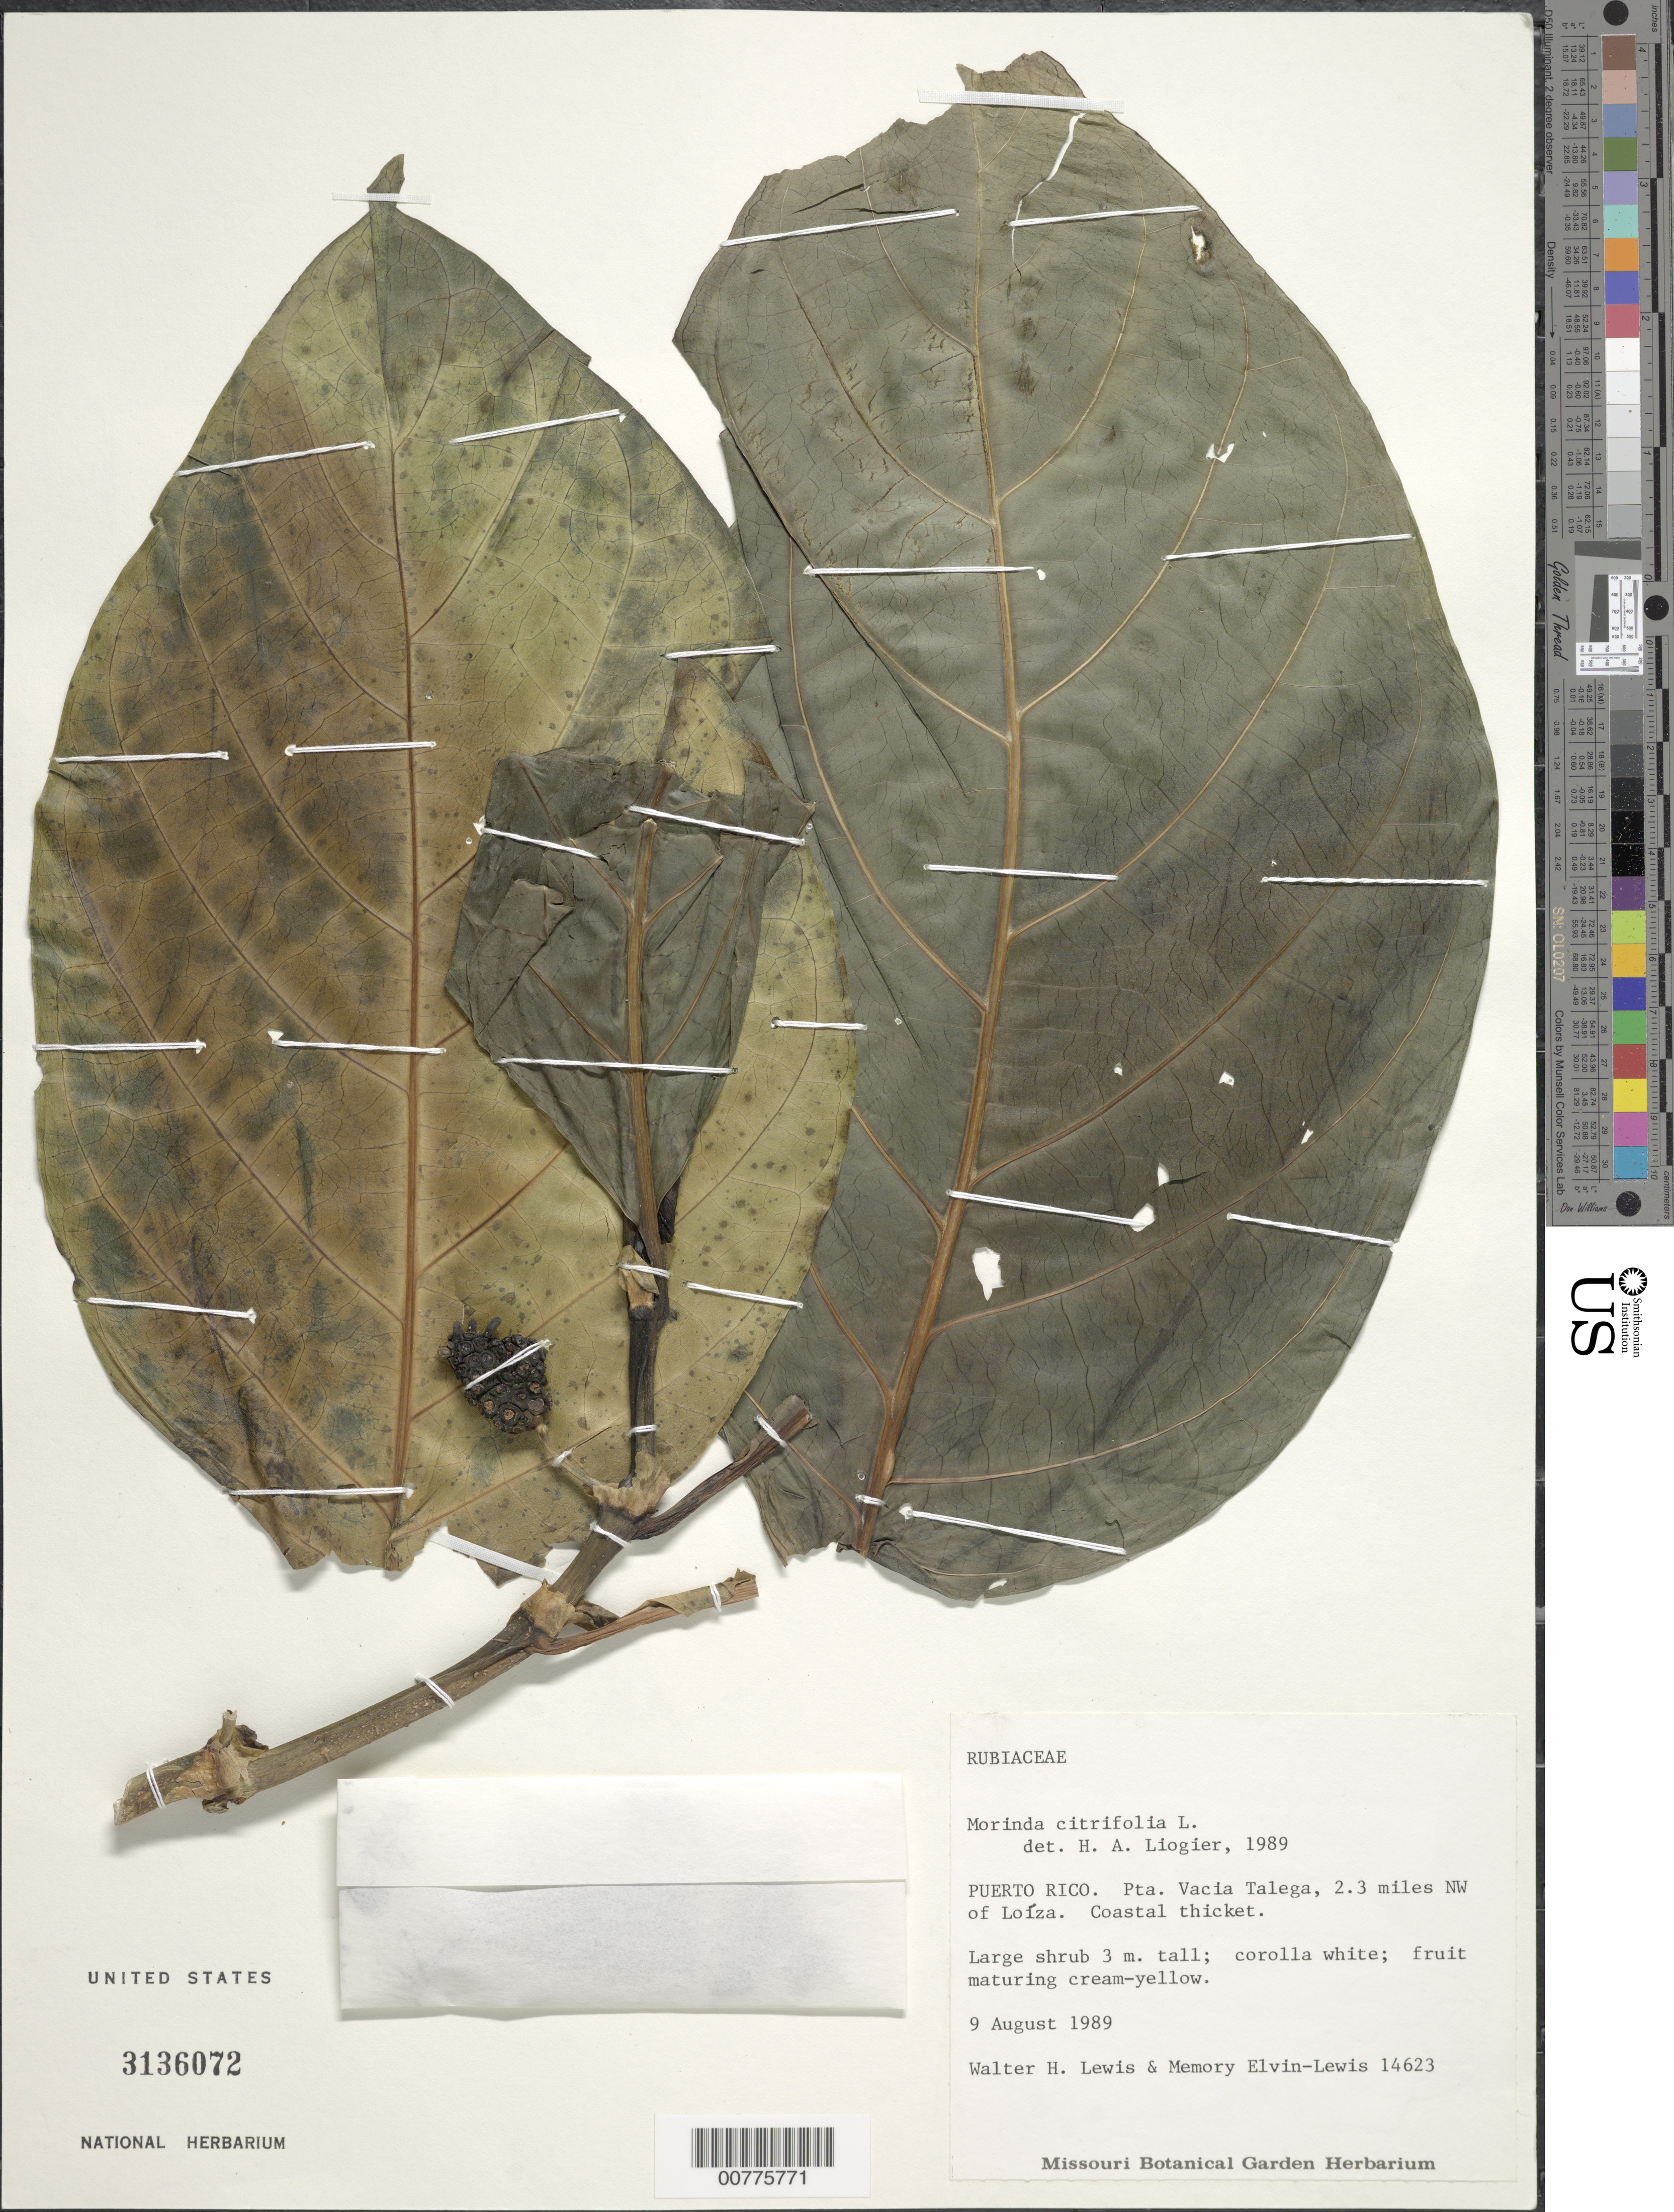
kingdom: Plantae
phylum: Tracheophyta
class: Magnoliopsida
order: Gentianales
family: Rubiaceae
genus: Morinda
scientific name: Morinda citrifolia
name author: L.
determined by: Liogier, Alain H.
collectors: W. H. Lewis & M. Elvin-Lewis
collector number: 14623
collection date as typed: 09 Aug 1989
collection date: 1989-08-09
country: Puerto Rico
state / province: Carolina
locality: Pta. Vacia Talega, 2.3 mi NW of Loíza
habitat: Coastal thicket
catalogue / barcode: US 3136072